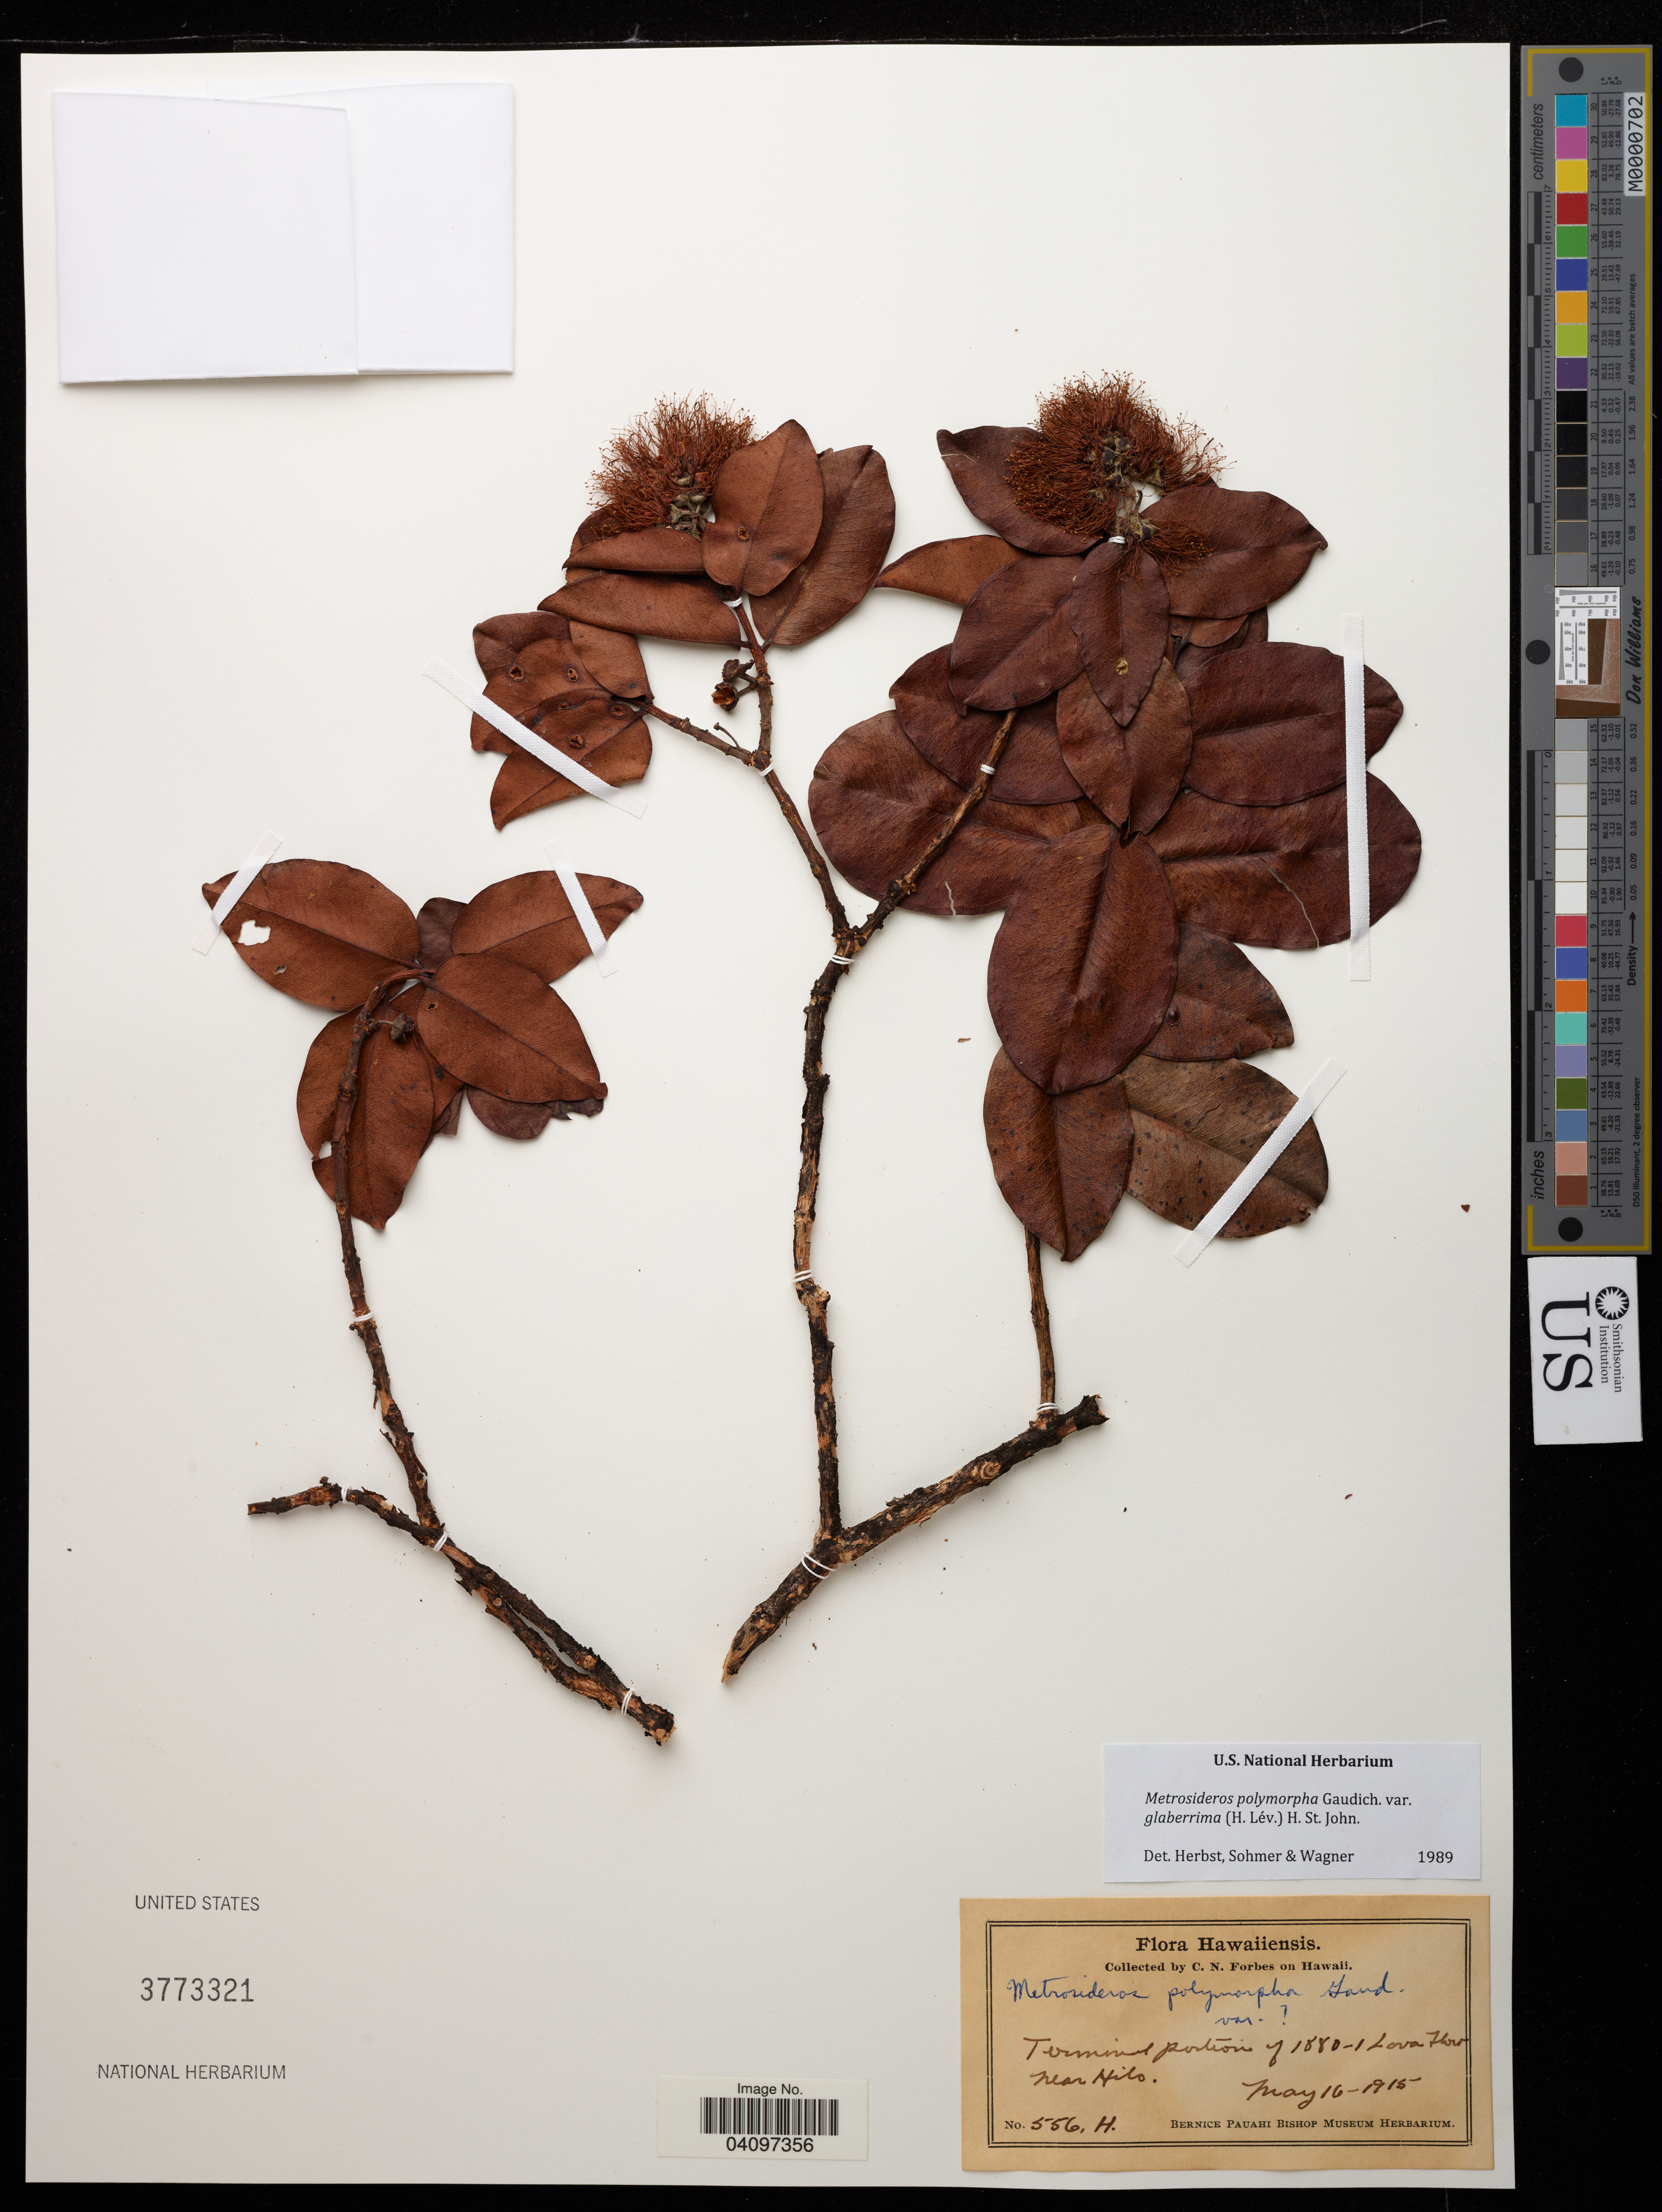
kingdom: Plantae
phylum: Tracheophyta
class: Magnoliopsida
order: Myrtales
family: Myrtaceae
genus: Metrosideros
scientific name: Metrosideros polymorpha var. glaberrima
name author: (H. Lév.) H. St. John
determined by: Herbst, D. R.; Sohmer, S. H.; Wagner, W. L.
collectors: C. N. Forbes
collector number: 556.H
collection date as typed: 16 May 1915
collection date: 1915-05-16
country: United States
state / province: Hawaii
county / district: Hawaii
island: Hawaii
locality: Terminal portion of 1880-1881 lava flow, near Hilo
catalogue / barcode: US 3773321